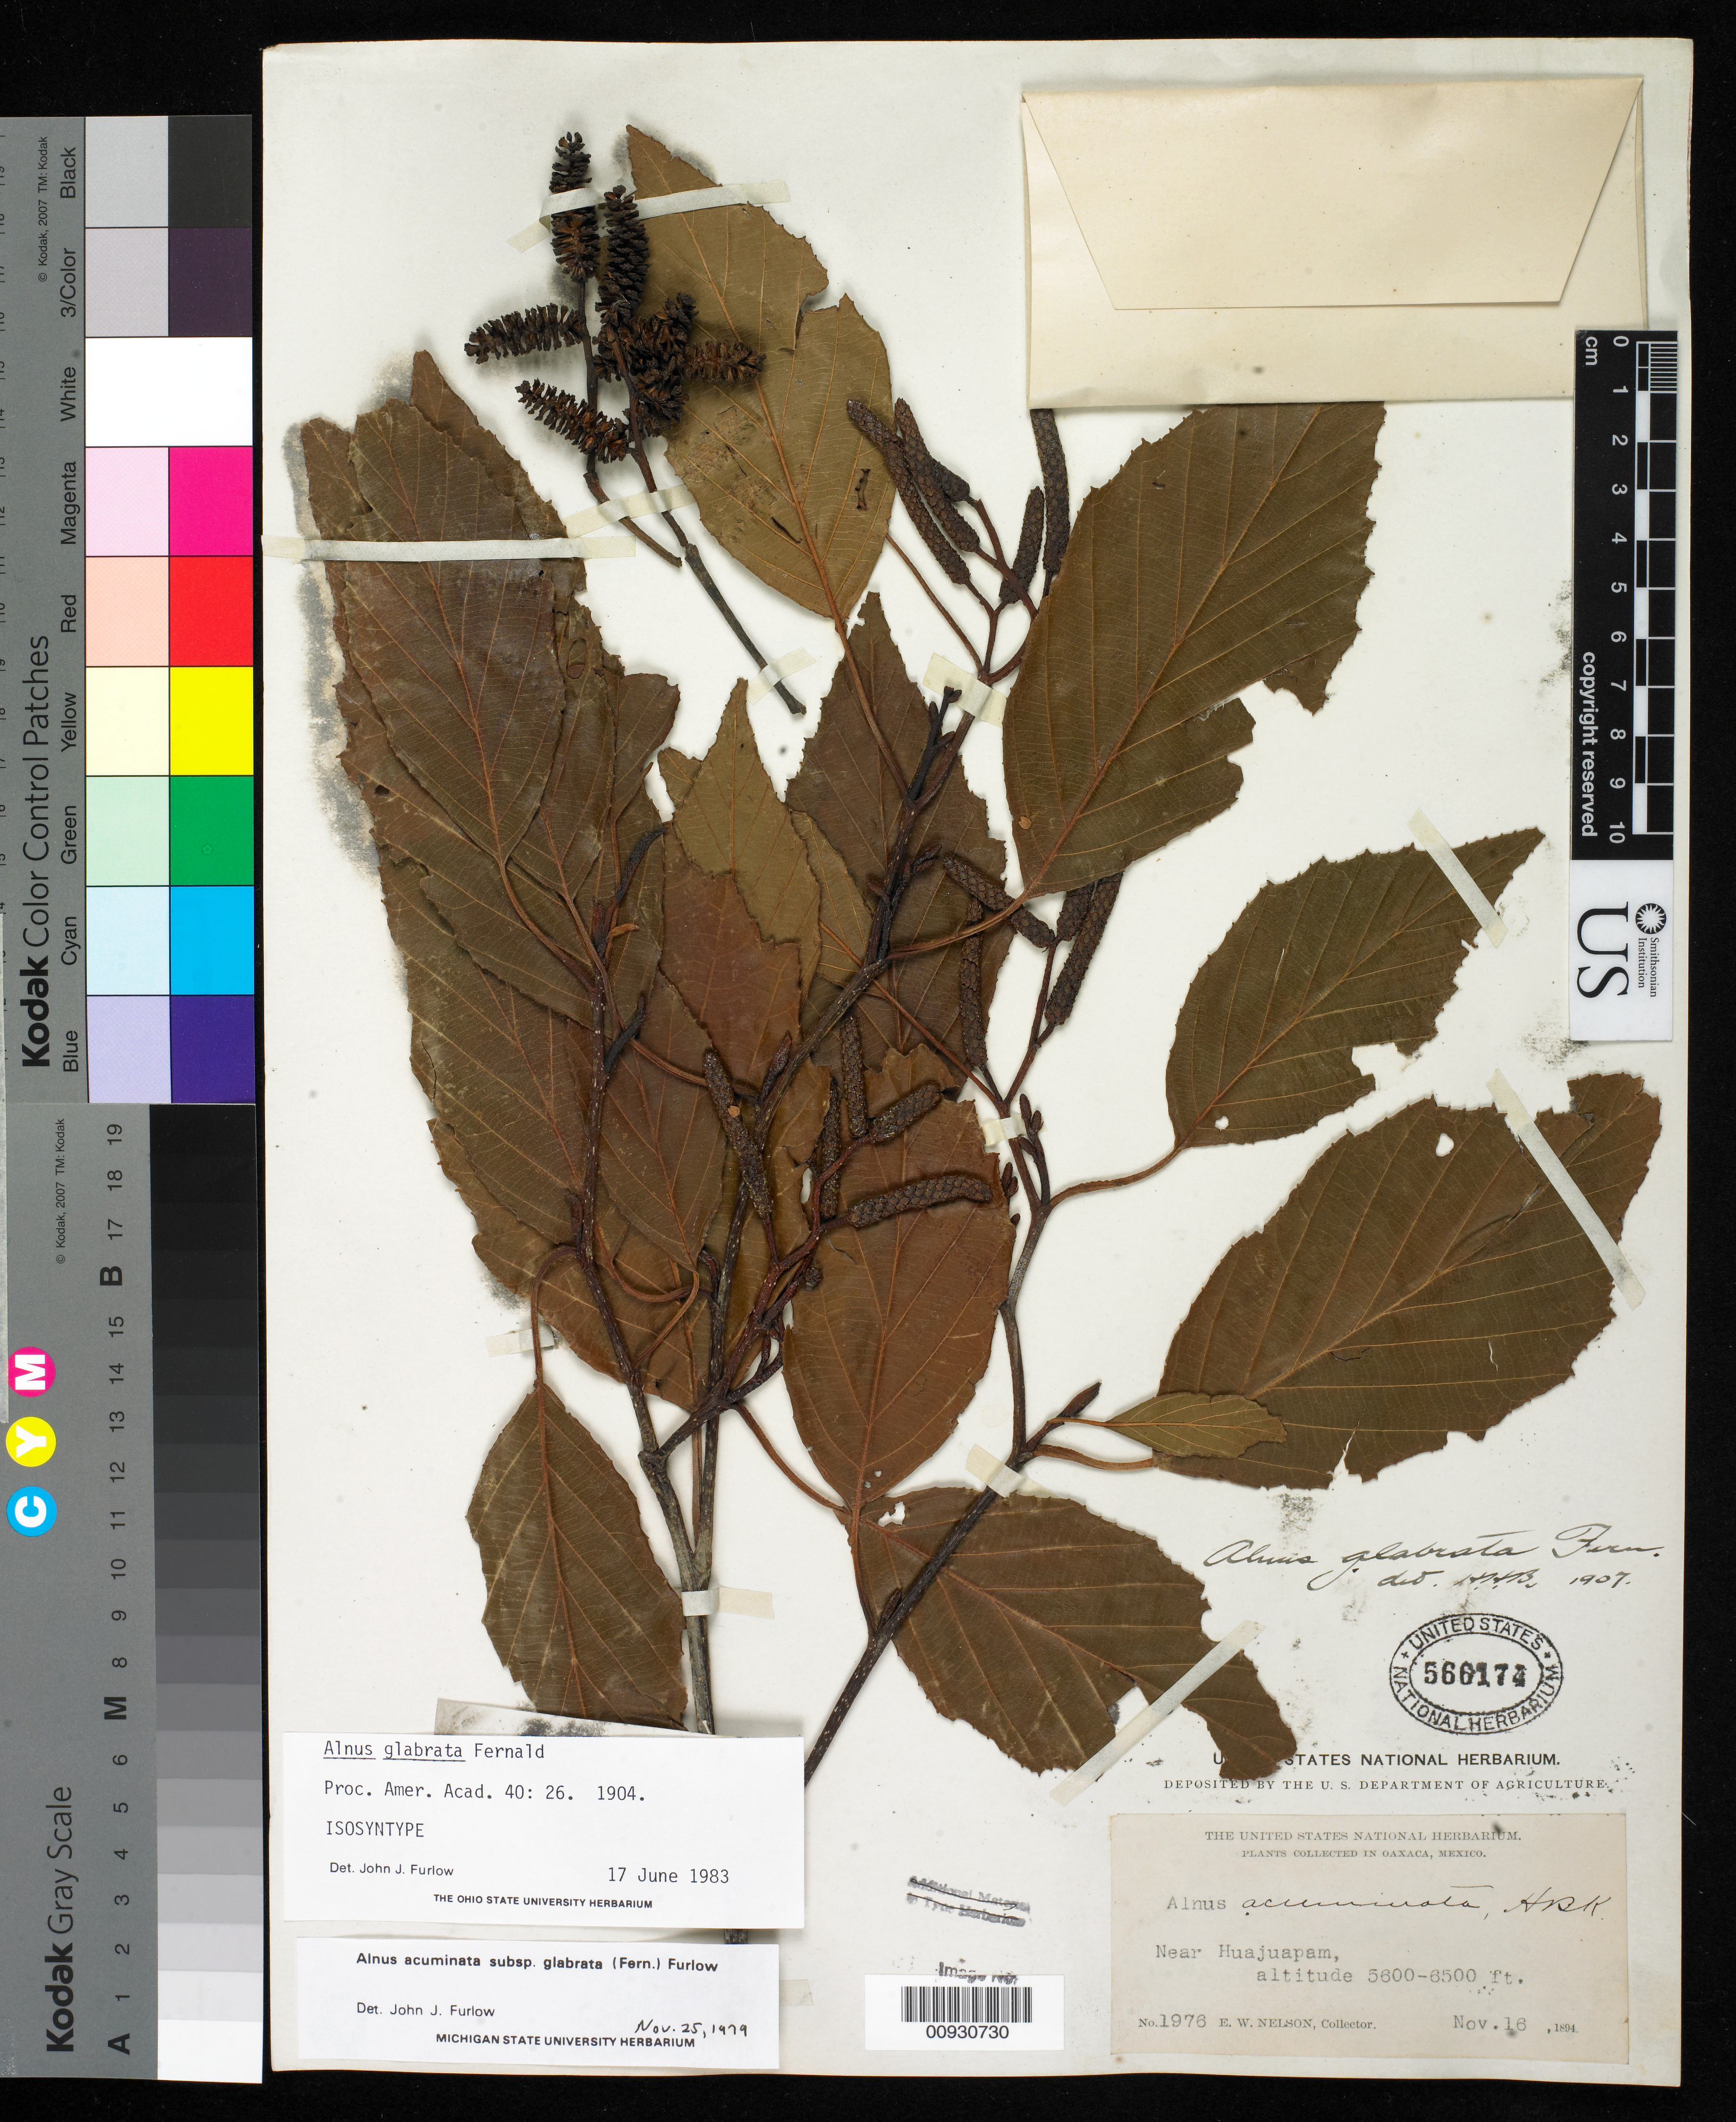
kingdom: Plantae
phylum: Tracheophyta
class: Magnoliopsida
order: Fagales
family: Betulaceae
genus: Alnus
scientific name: Alnus glabrata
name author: Fernald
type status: Isosyntype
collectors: E. W. Nelson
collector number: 1976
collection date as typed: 16 Nov 1894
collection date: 1894-11-16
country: Mexico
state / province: Oaxaca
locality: Near Huajuapam.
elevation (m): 1707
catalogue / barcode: US 566174